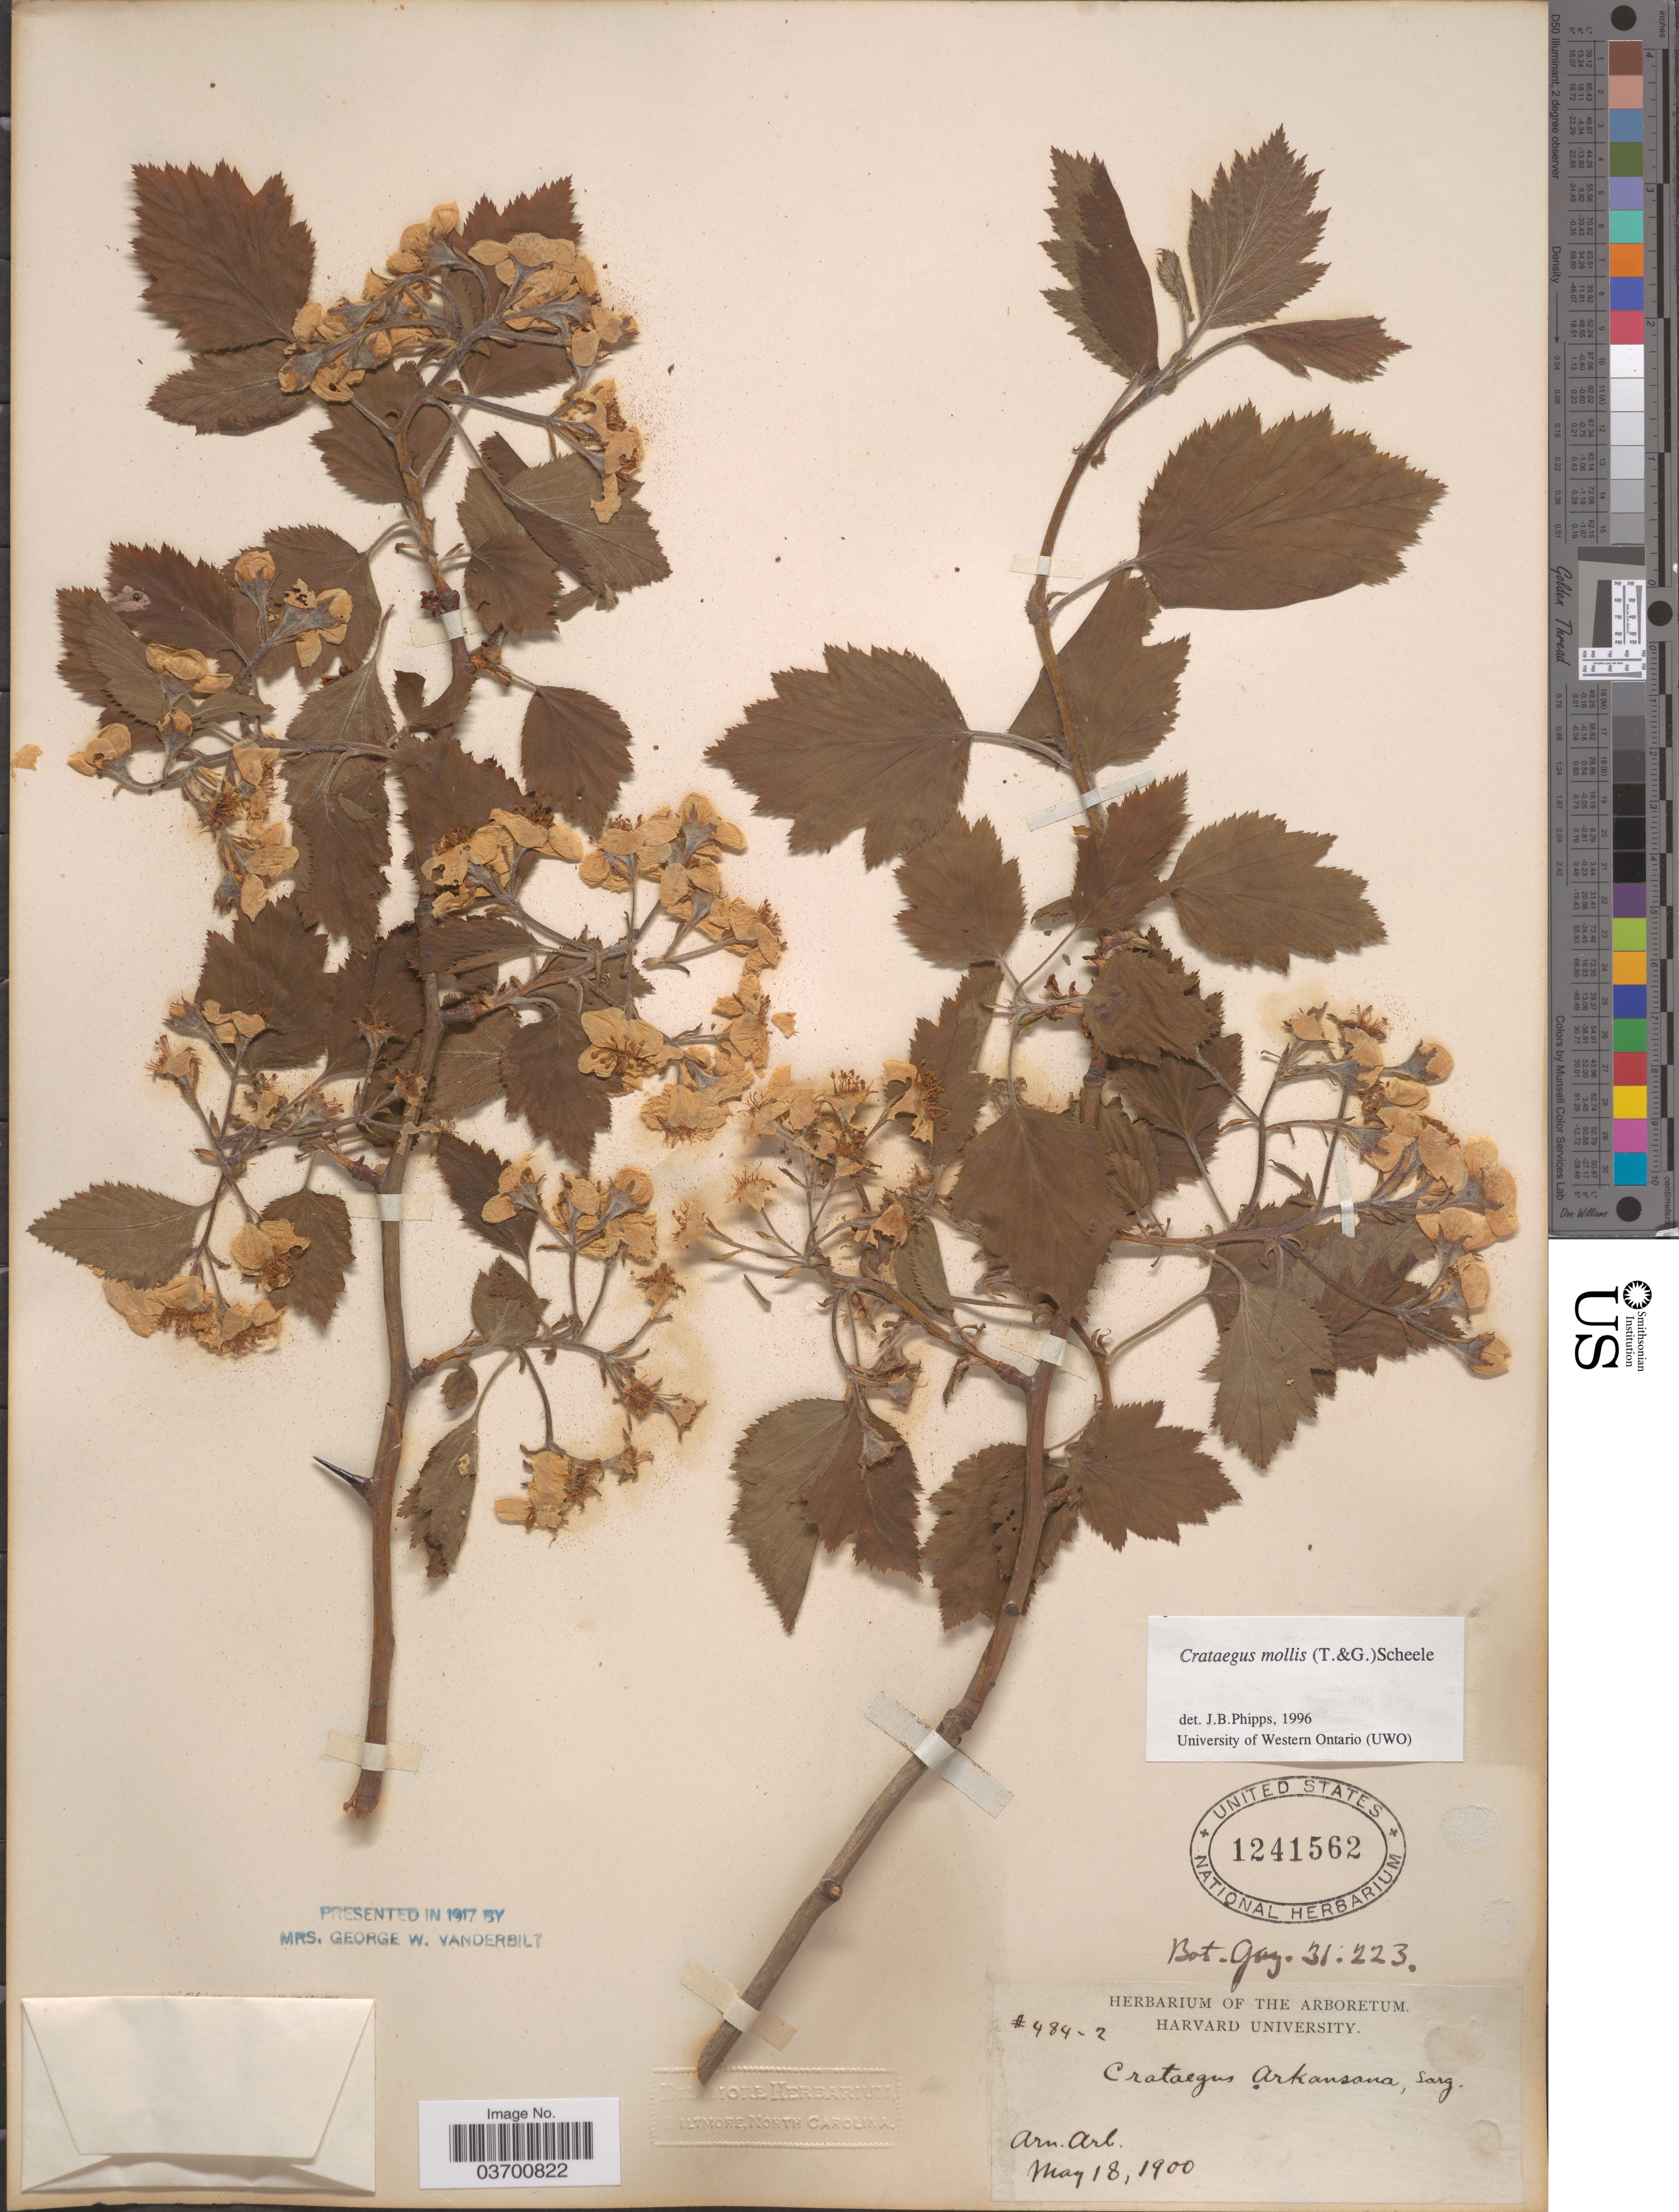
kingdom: Plantae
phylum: Tracheophyta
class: Magnoliopsida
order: Rosales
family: Rosaceae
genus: Crataegus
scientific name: Crataegus mollis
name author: (Torr. & A. Gray) Scheele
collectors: Ex herb. The Arboretum Harvard University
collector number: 484-2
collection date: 1900-05-18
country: United States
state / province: Massachusetts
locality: Arn. Arb.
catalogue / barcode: US 1241562